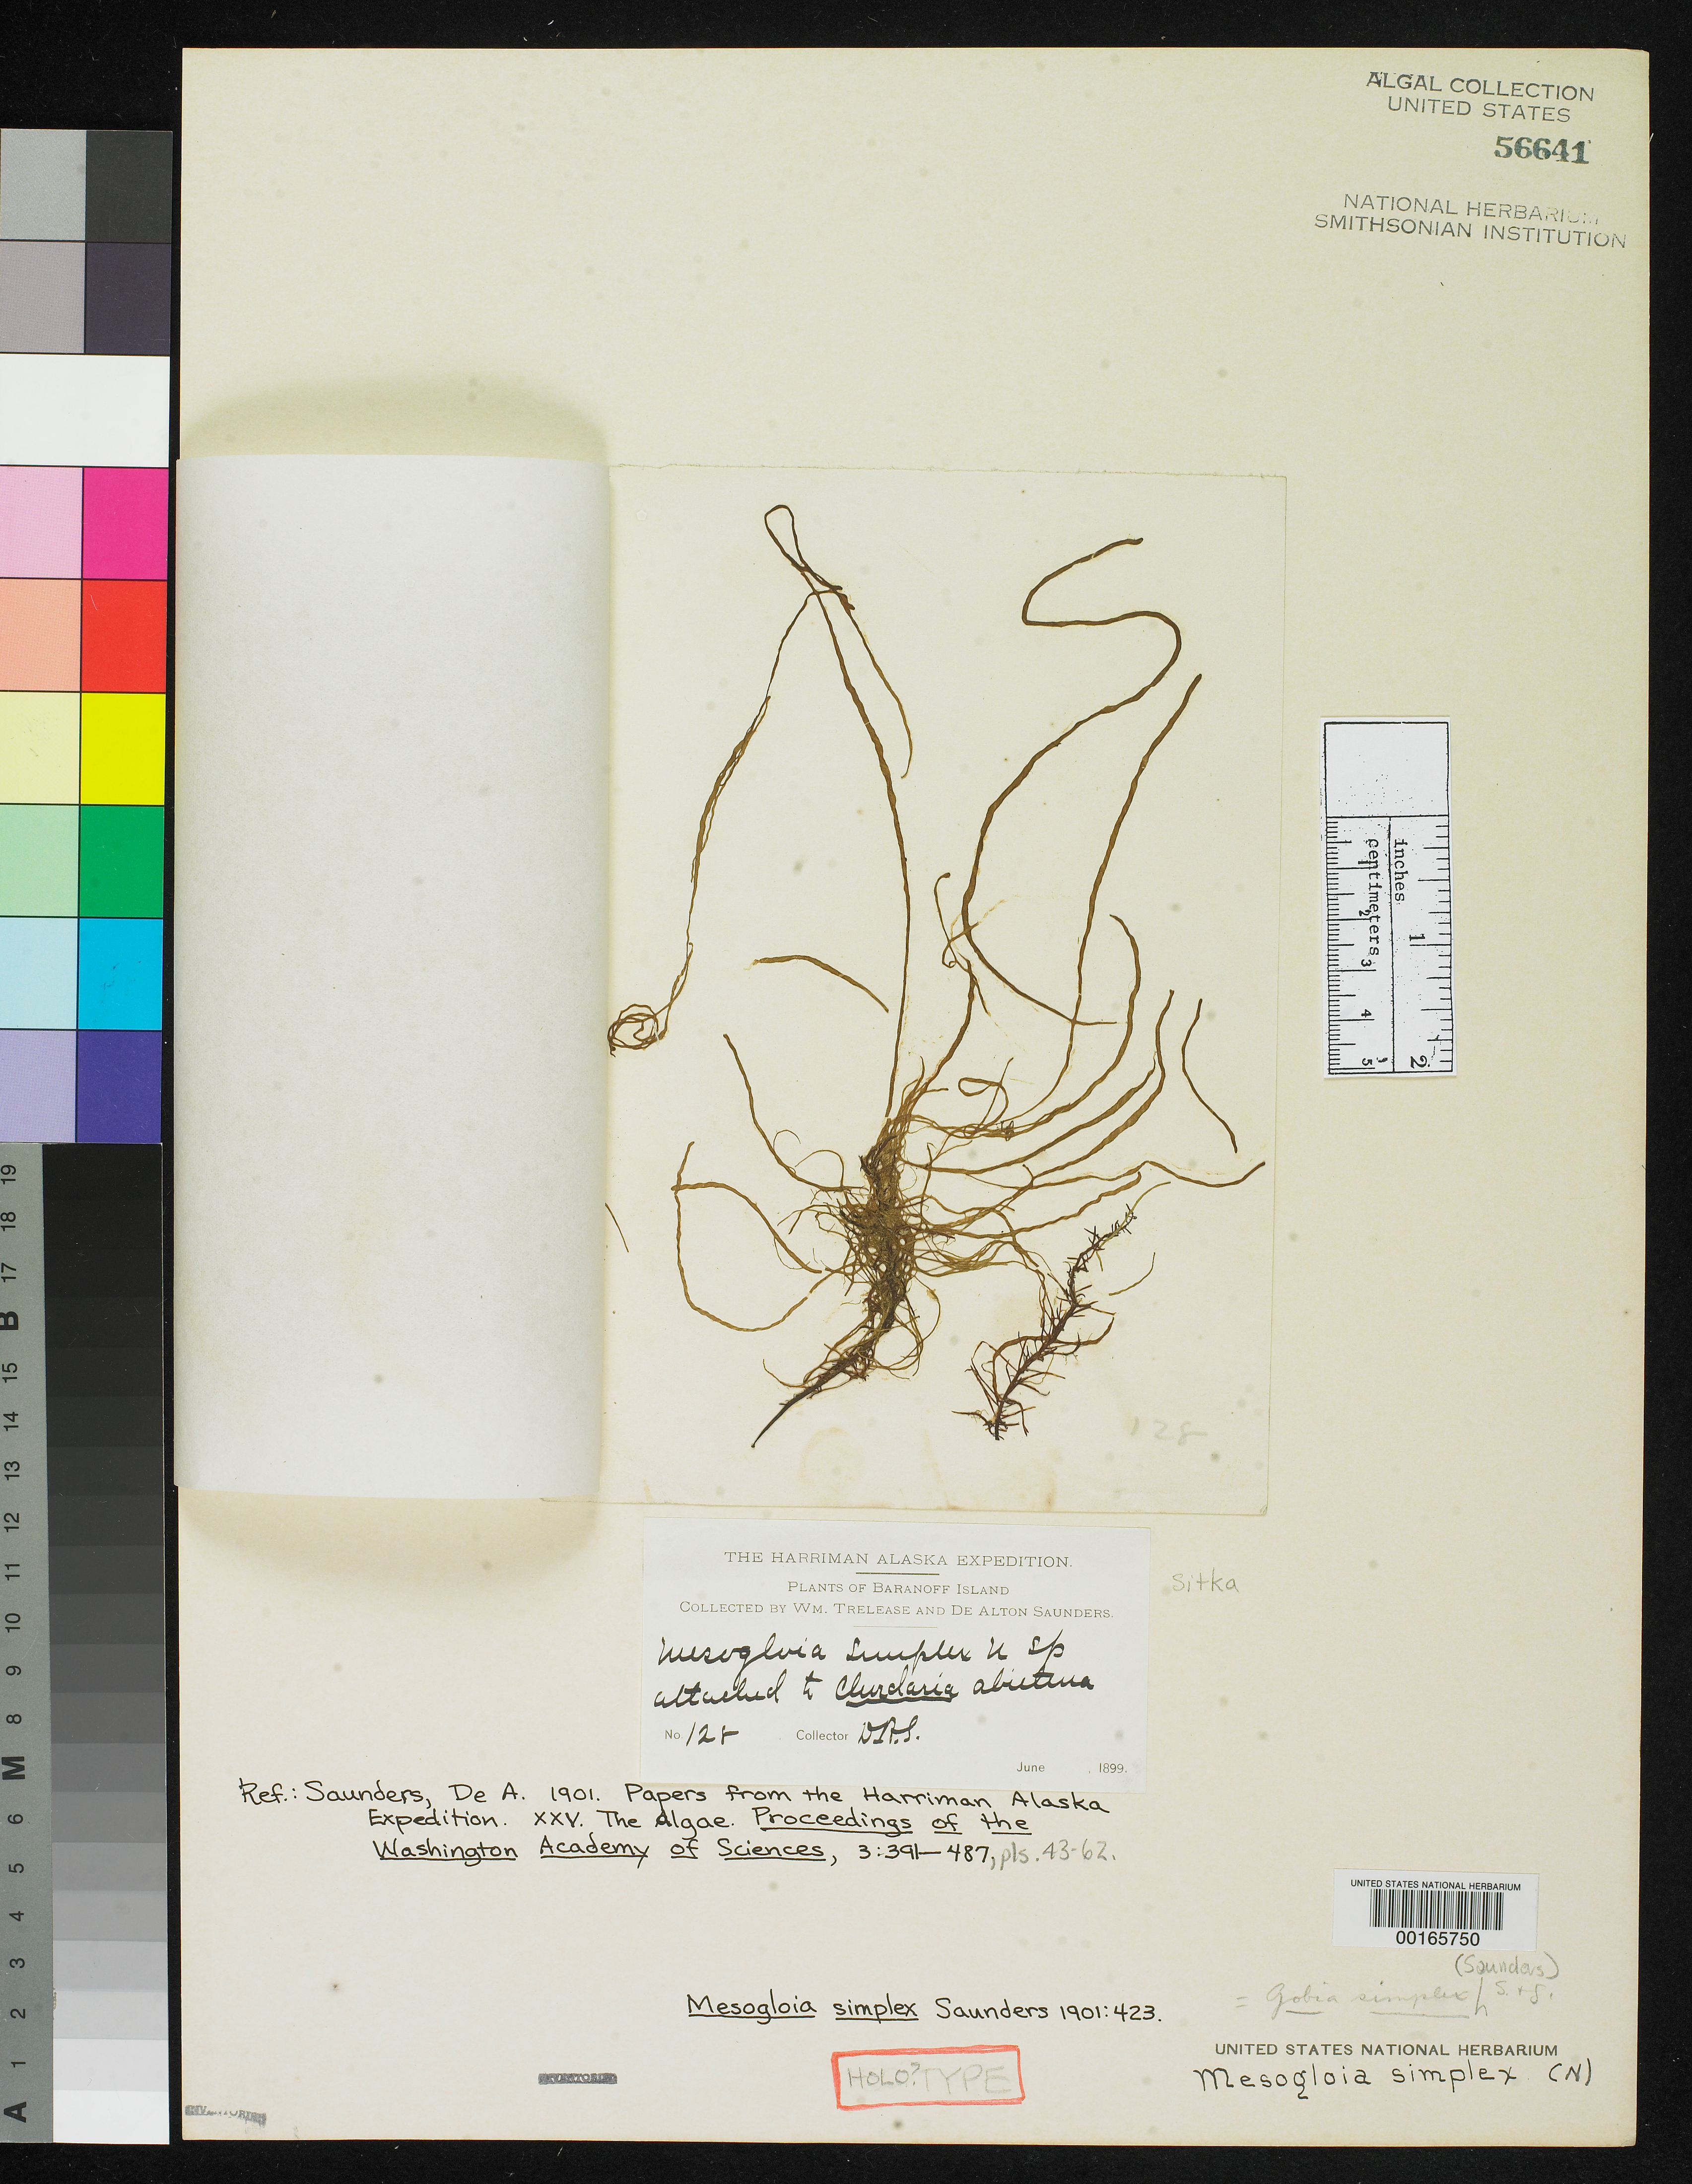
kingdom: Chromista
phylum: Ochrophyta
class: Phaeophyceae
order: Ectocarpales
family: Chordariaceae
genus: Mesogloia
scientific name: Mesogloia simplex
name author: D.A. Saunders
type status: Holotype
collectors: D. Saunders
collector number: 128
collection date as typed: Jun 1899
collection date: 1899-06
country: United States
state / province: Alaska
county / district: Sitka Division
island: Baranof Island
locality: Sitka.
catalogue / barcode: US 56641